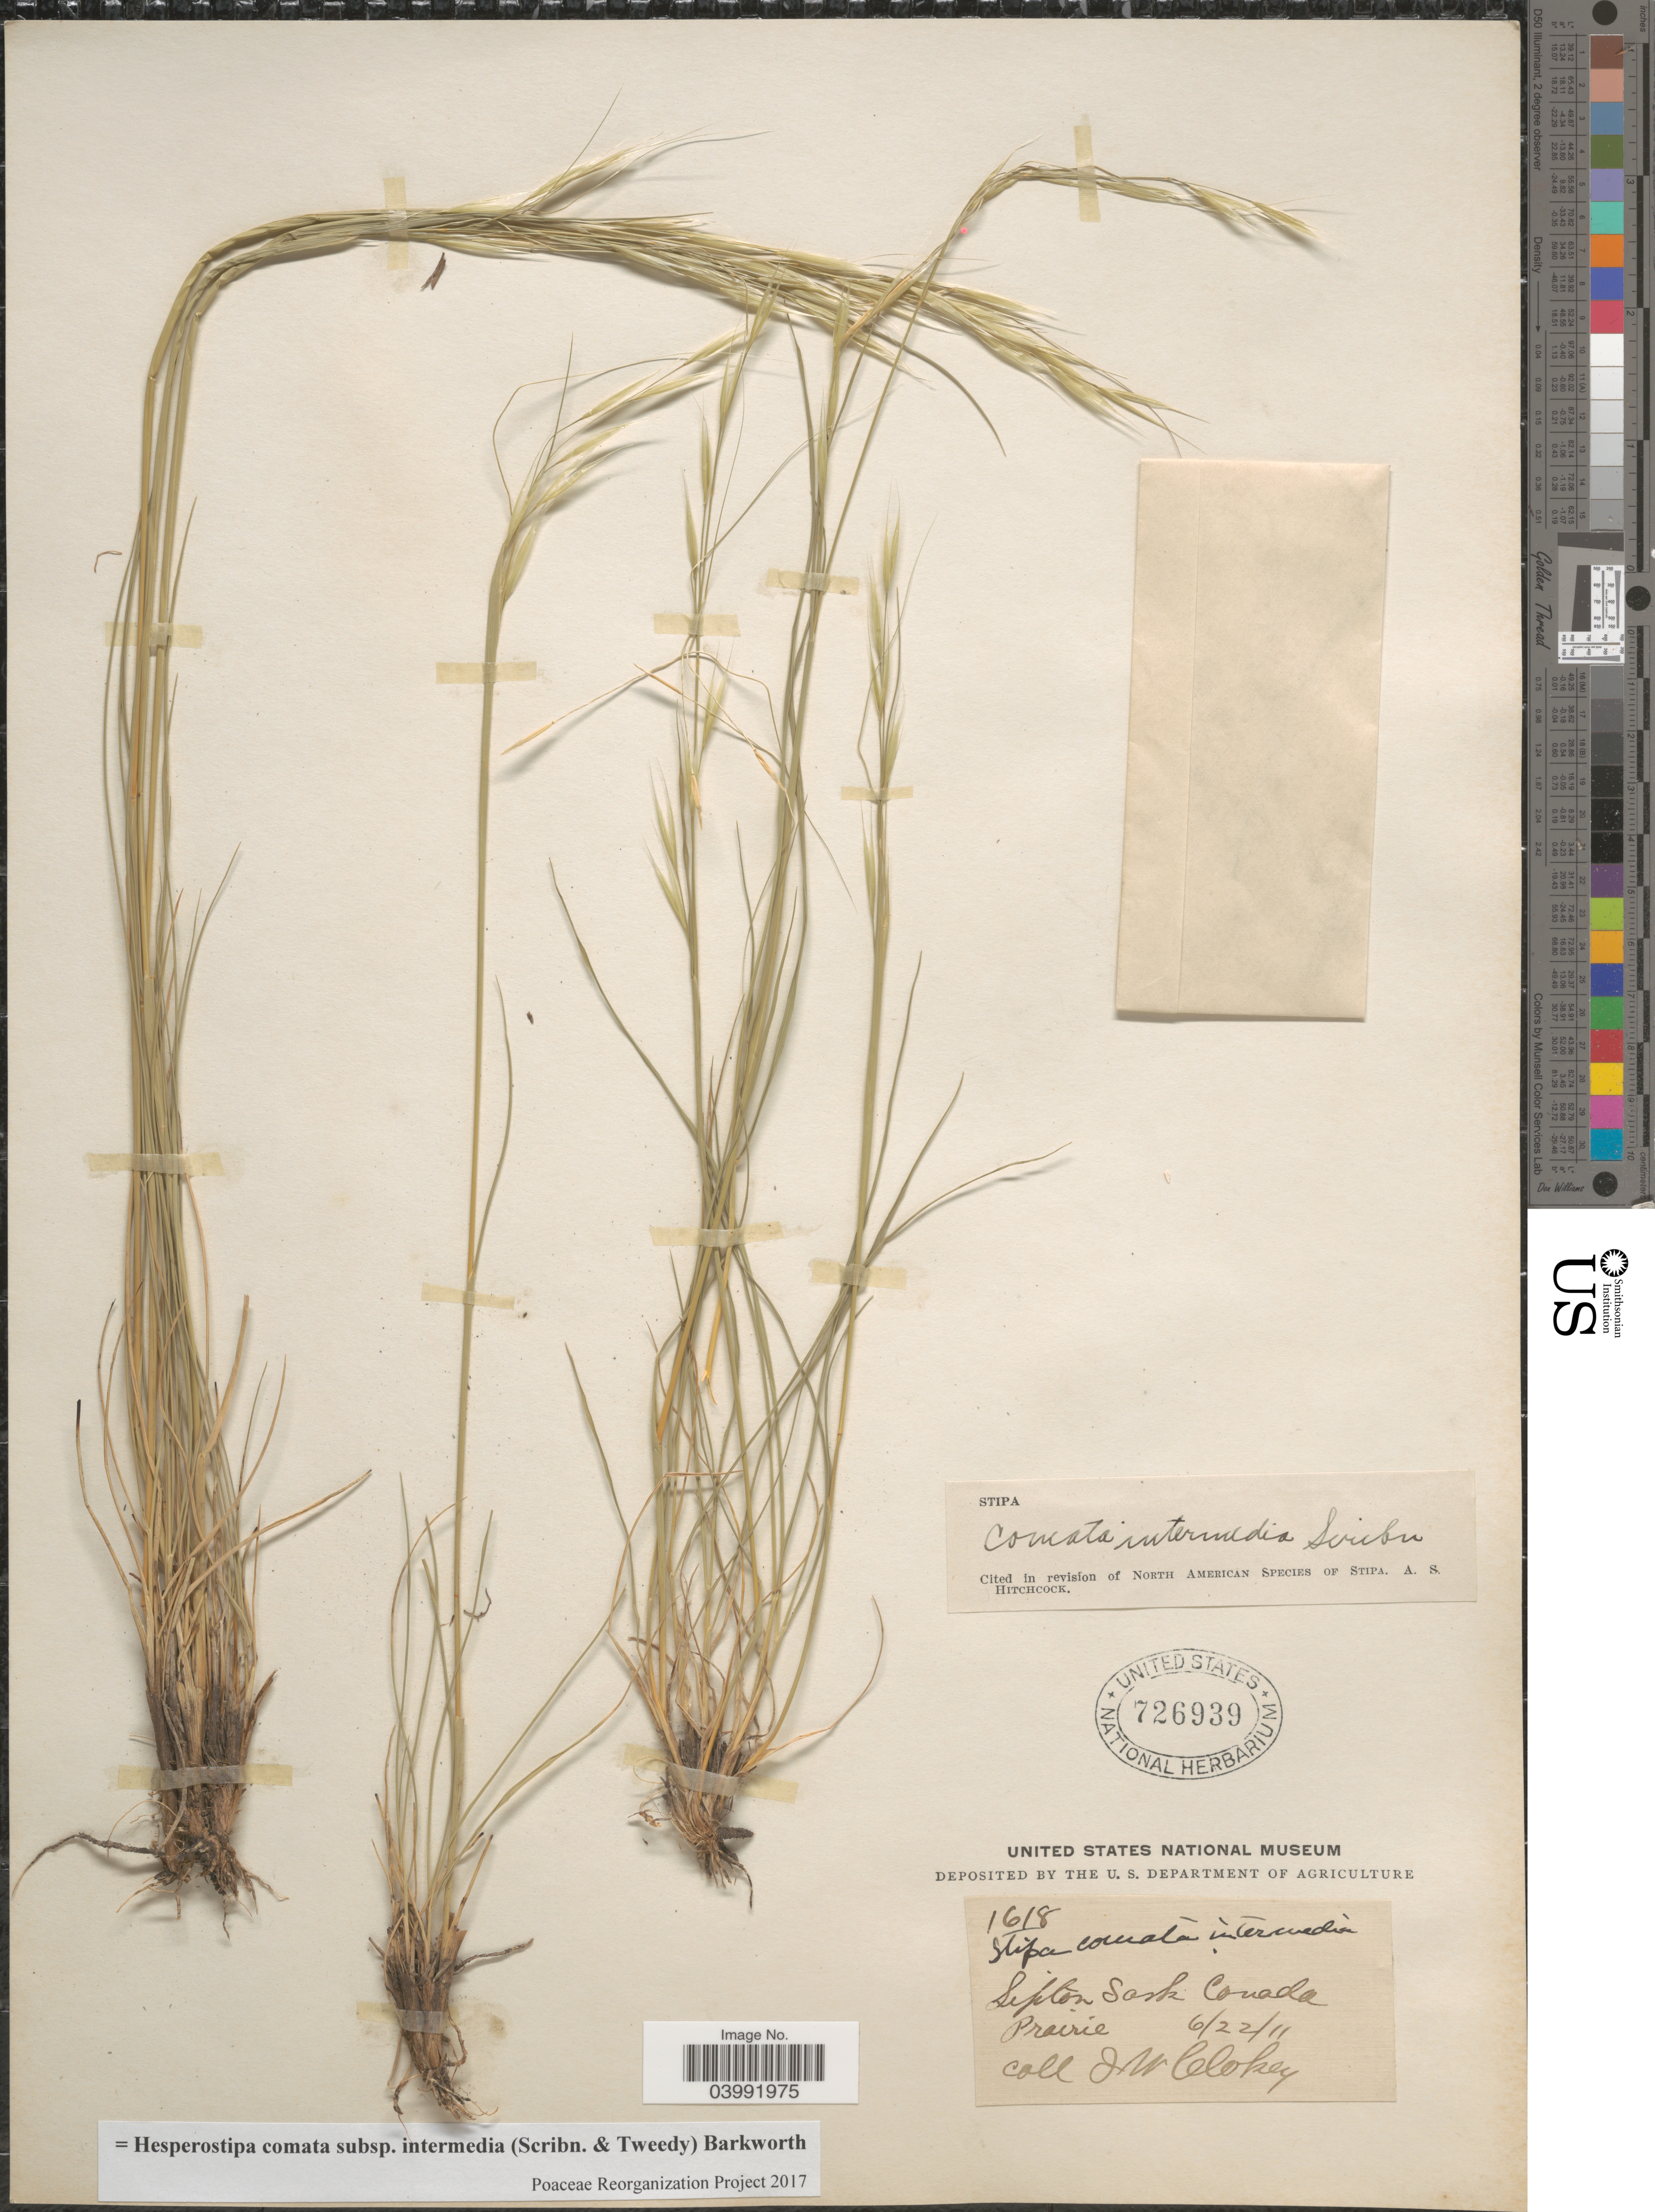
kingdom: Plantae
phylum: Tracheophyta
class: Liliopsida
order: Poales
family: Poaceae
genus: Hesperostipa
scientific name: Hesperostipa comata subsp. intermedia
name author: (Scribn. & Tweedy) Barkworth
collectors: I. W. Clokey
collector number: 1618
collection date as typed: Transcribed d/m/y: 22/6/11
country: Canada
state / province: Saskatchewan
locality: Lipton.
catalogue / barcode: US 726939